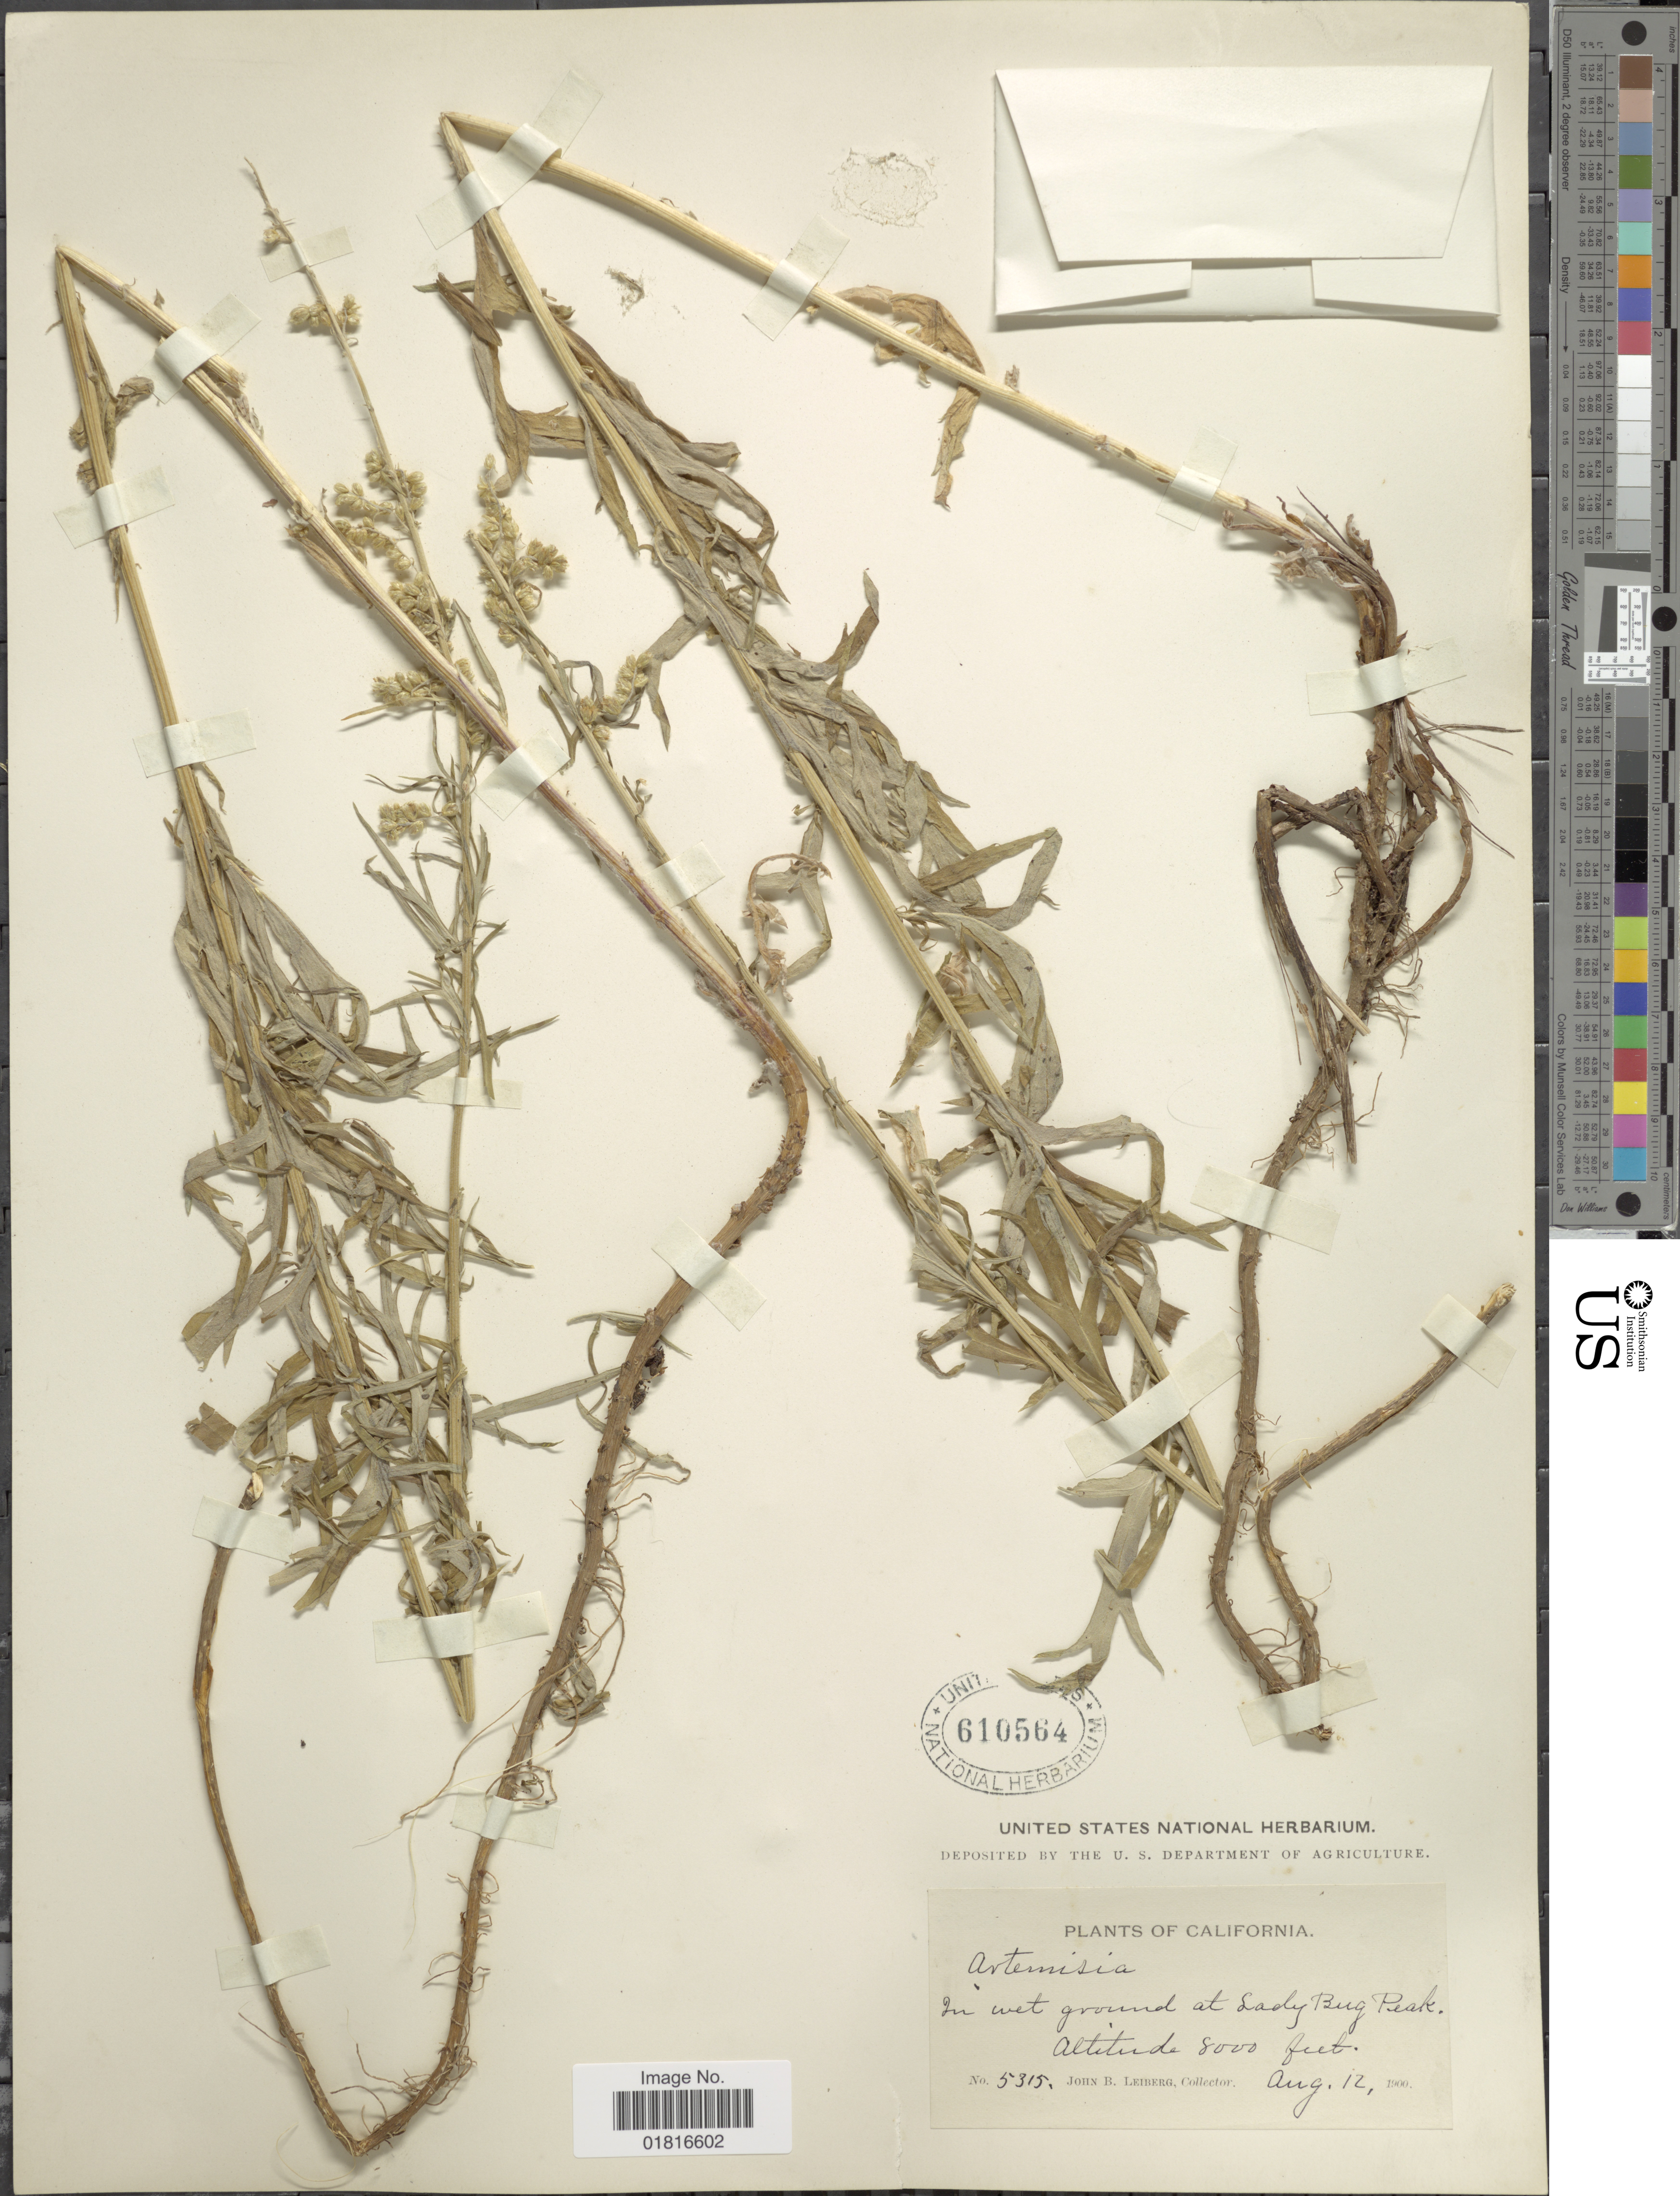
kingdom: Plantae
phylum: Tracheophyta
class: Magnoliopsida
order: Asterales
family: Asteraceae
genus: Artemisia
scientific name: Artemisia potens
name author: A. Nelson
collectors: J. B. Leiberg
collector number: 5315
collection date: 1900-08-12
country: United States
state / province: California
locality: In wet ground at Lady Bug Peak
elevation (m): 2438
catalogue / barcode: US 610564